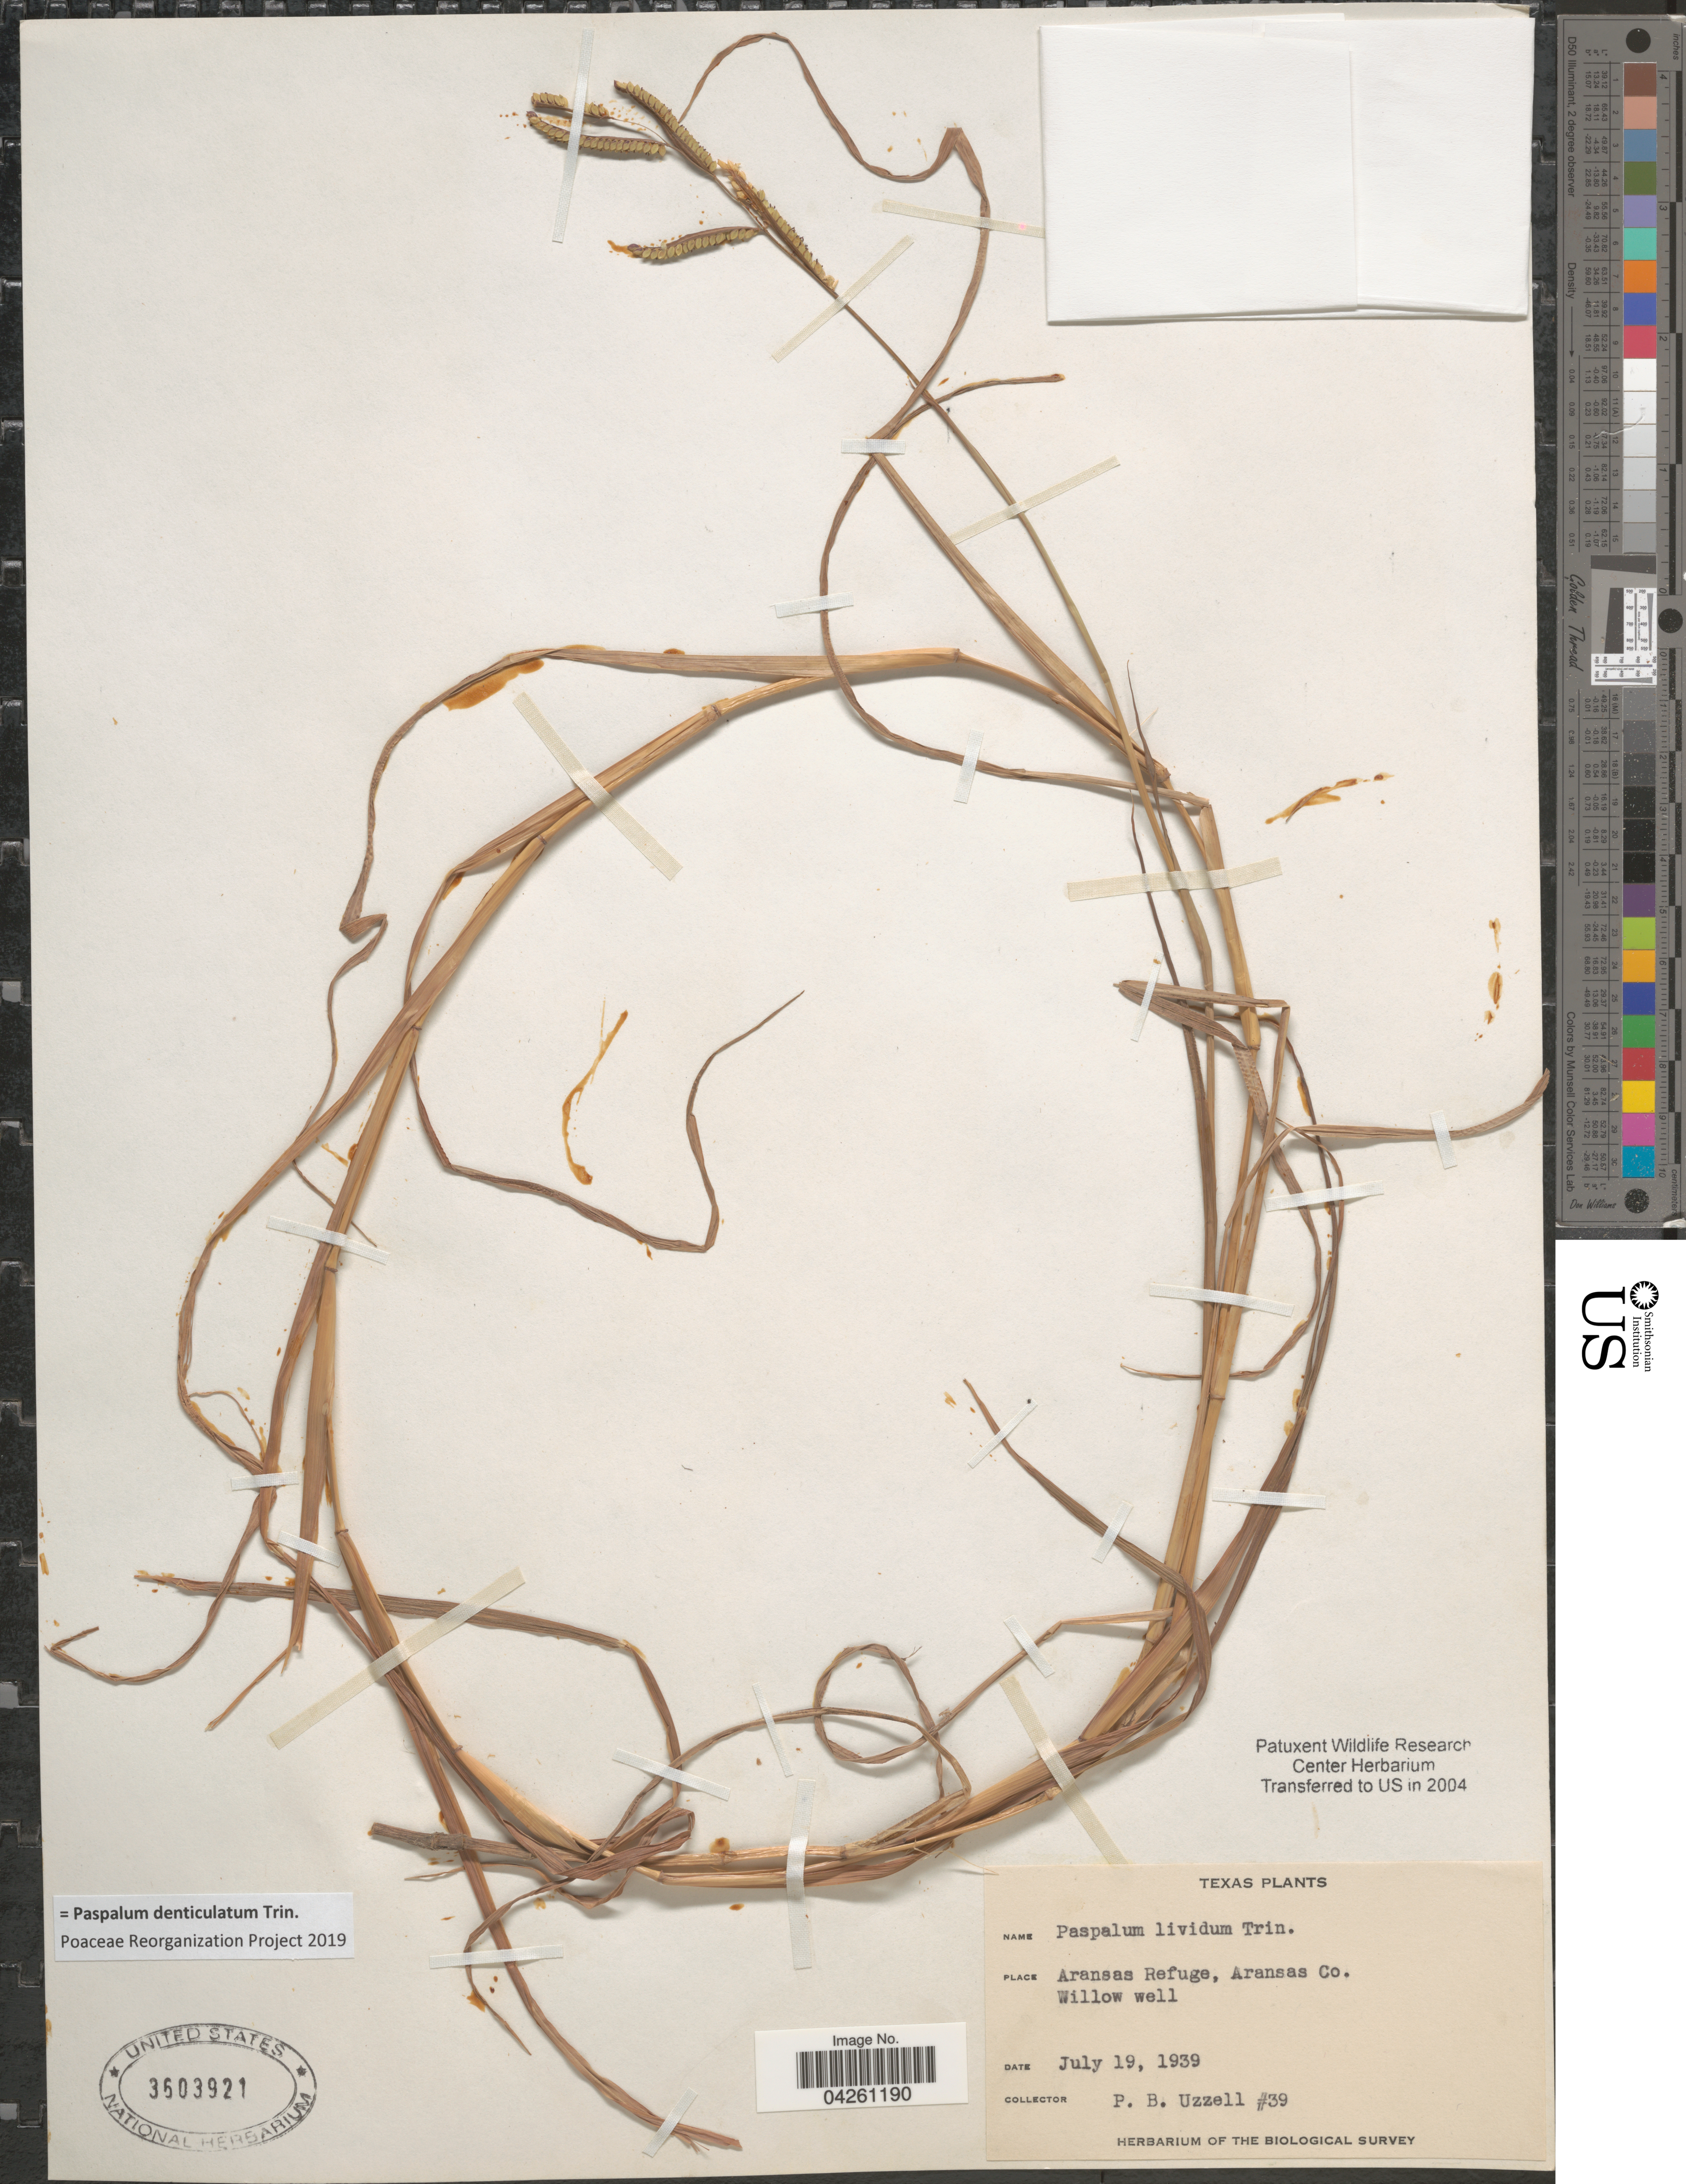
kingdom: Plantae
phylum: Tracheophyta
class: Liliopsida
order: Poales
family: Poaceae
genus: Paspalum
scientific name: Paspalum denticulatum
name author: Trin.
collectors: P. Uzzell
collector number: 39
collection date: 1939-07-19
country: United States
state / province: Texas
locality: Aransas Refuge, Aransas Co. Willow well. Biological Survey.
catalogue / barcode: US 3603921